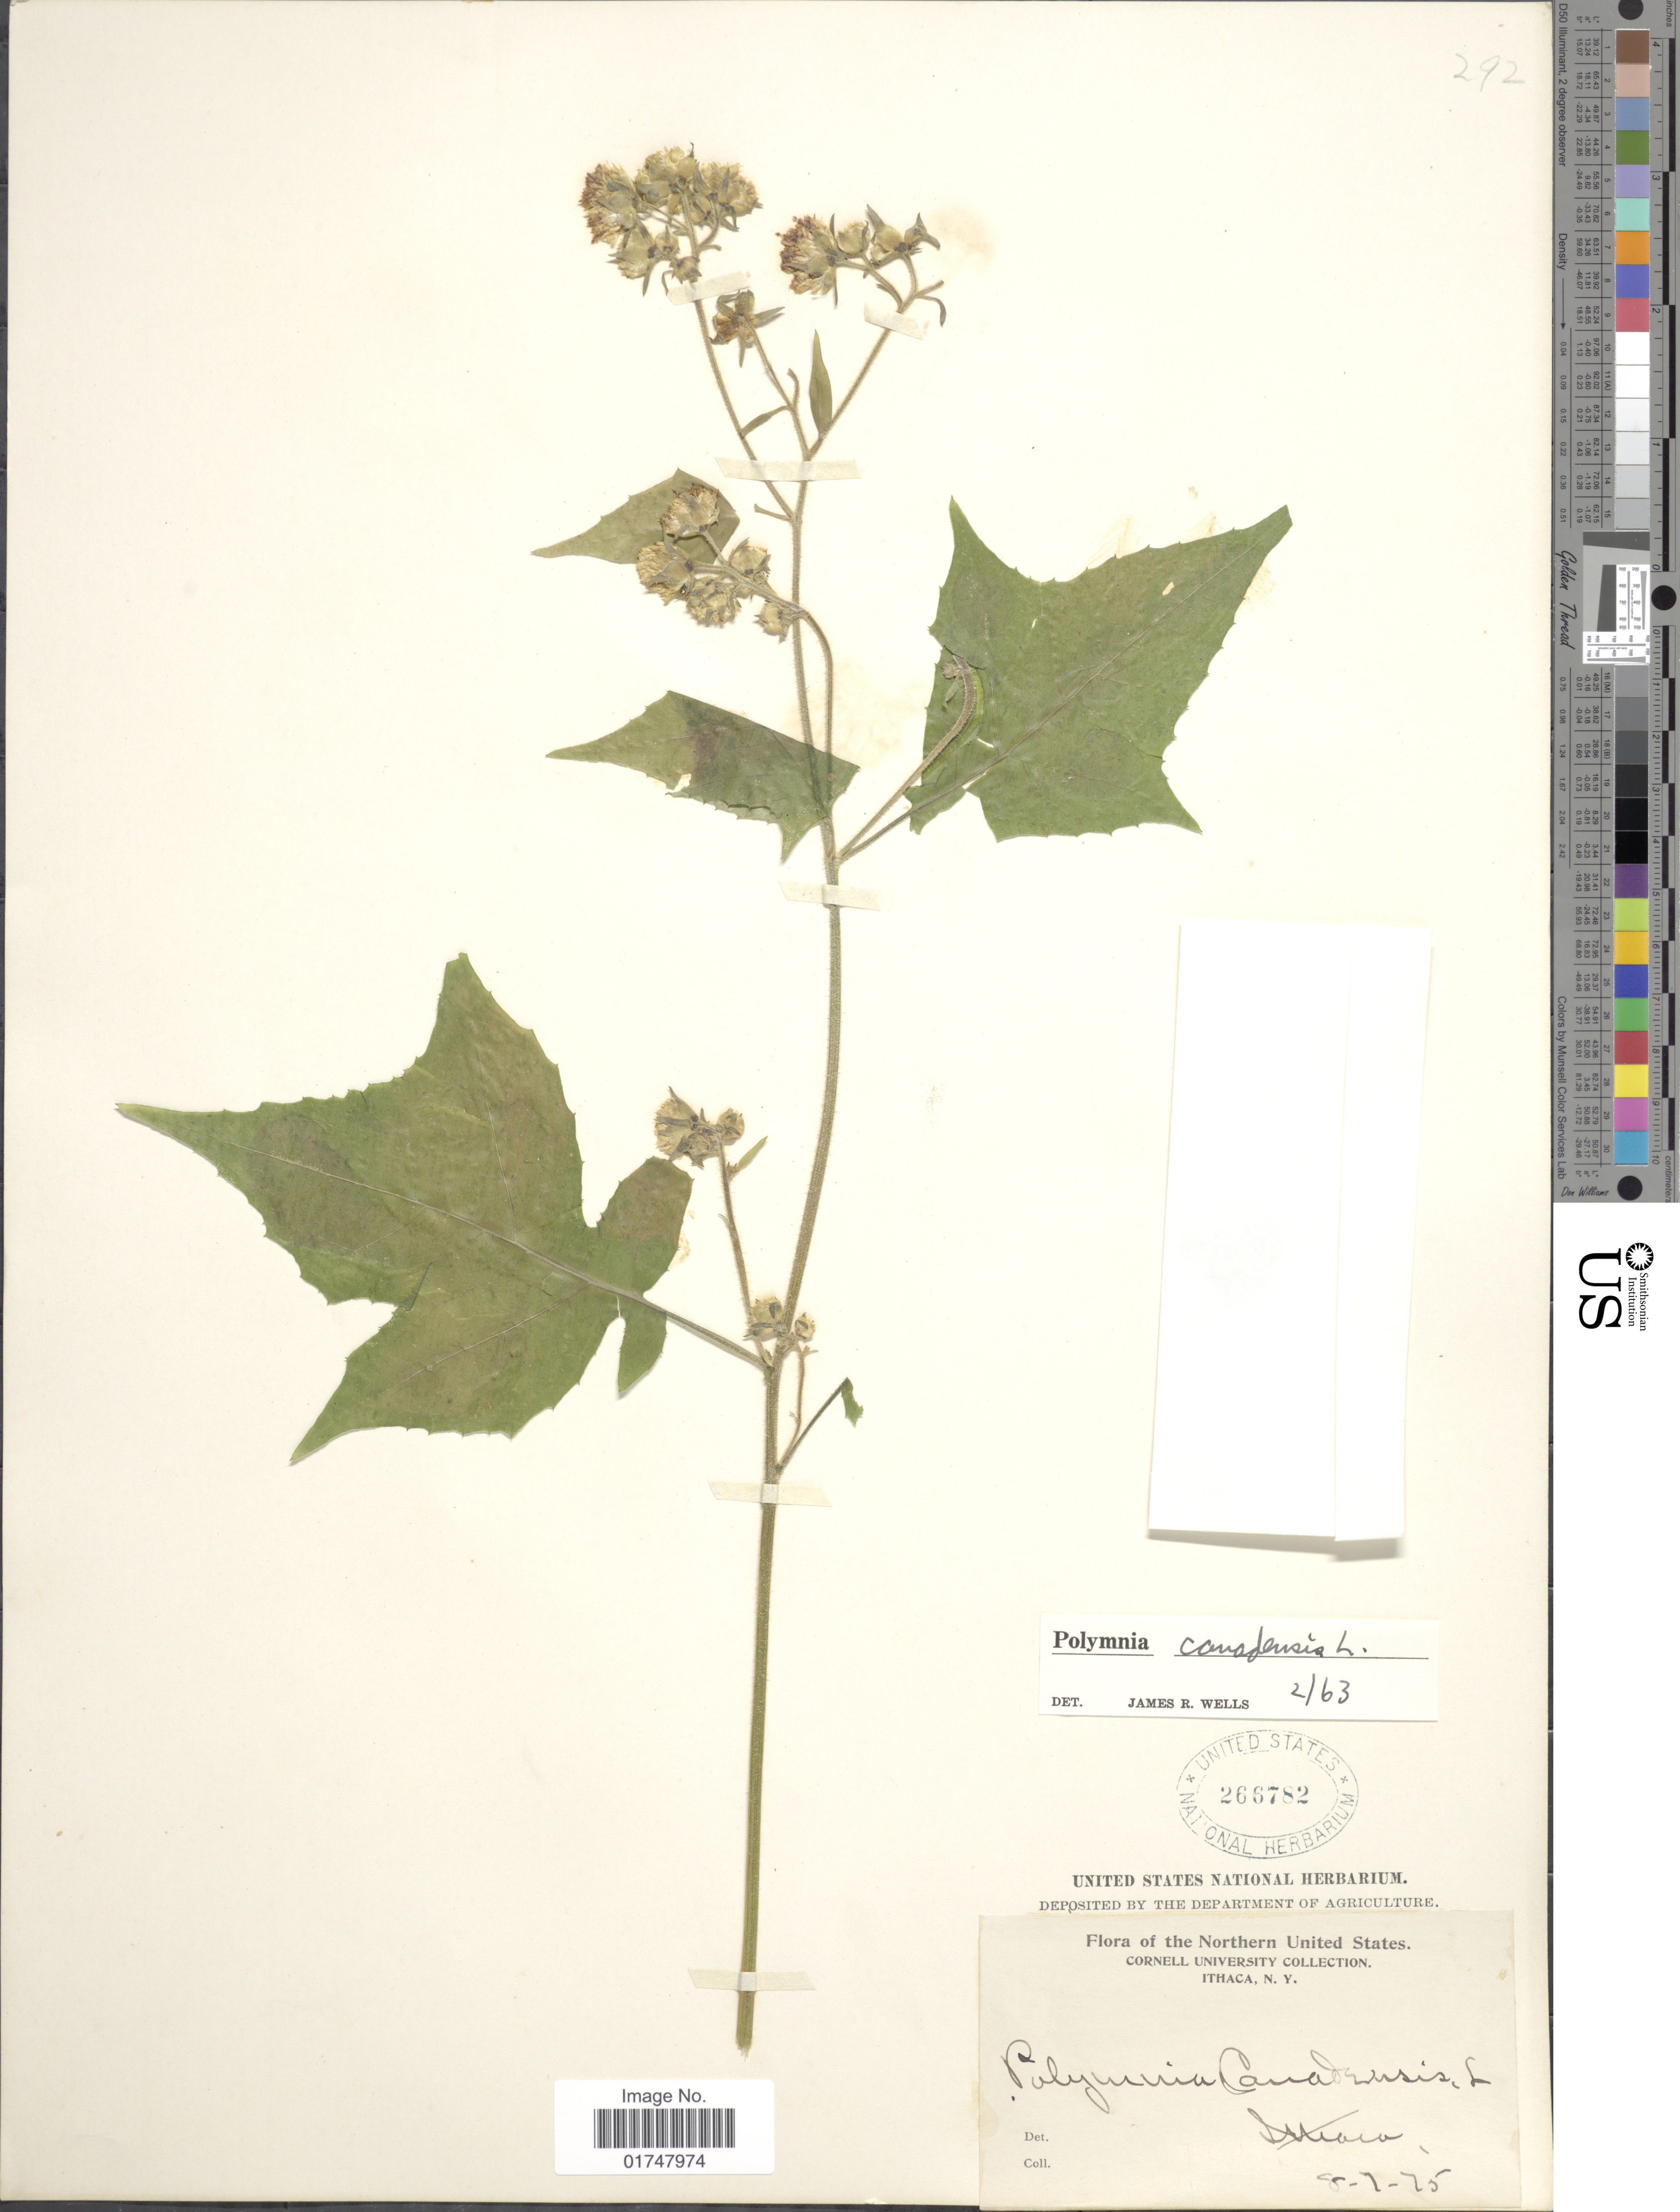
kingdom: Plantae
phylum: Tracheophyta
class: Magnoliopsida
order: Asterales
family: Asteraceae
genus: Polymnia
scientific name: Polymnia canadensis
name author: L.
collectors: Cornell University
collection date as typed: Transcribed d/m/y: 7/8/75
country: United States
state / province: New York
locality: Northern United States, Ithaca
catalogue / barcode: US 266782